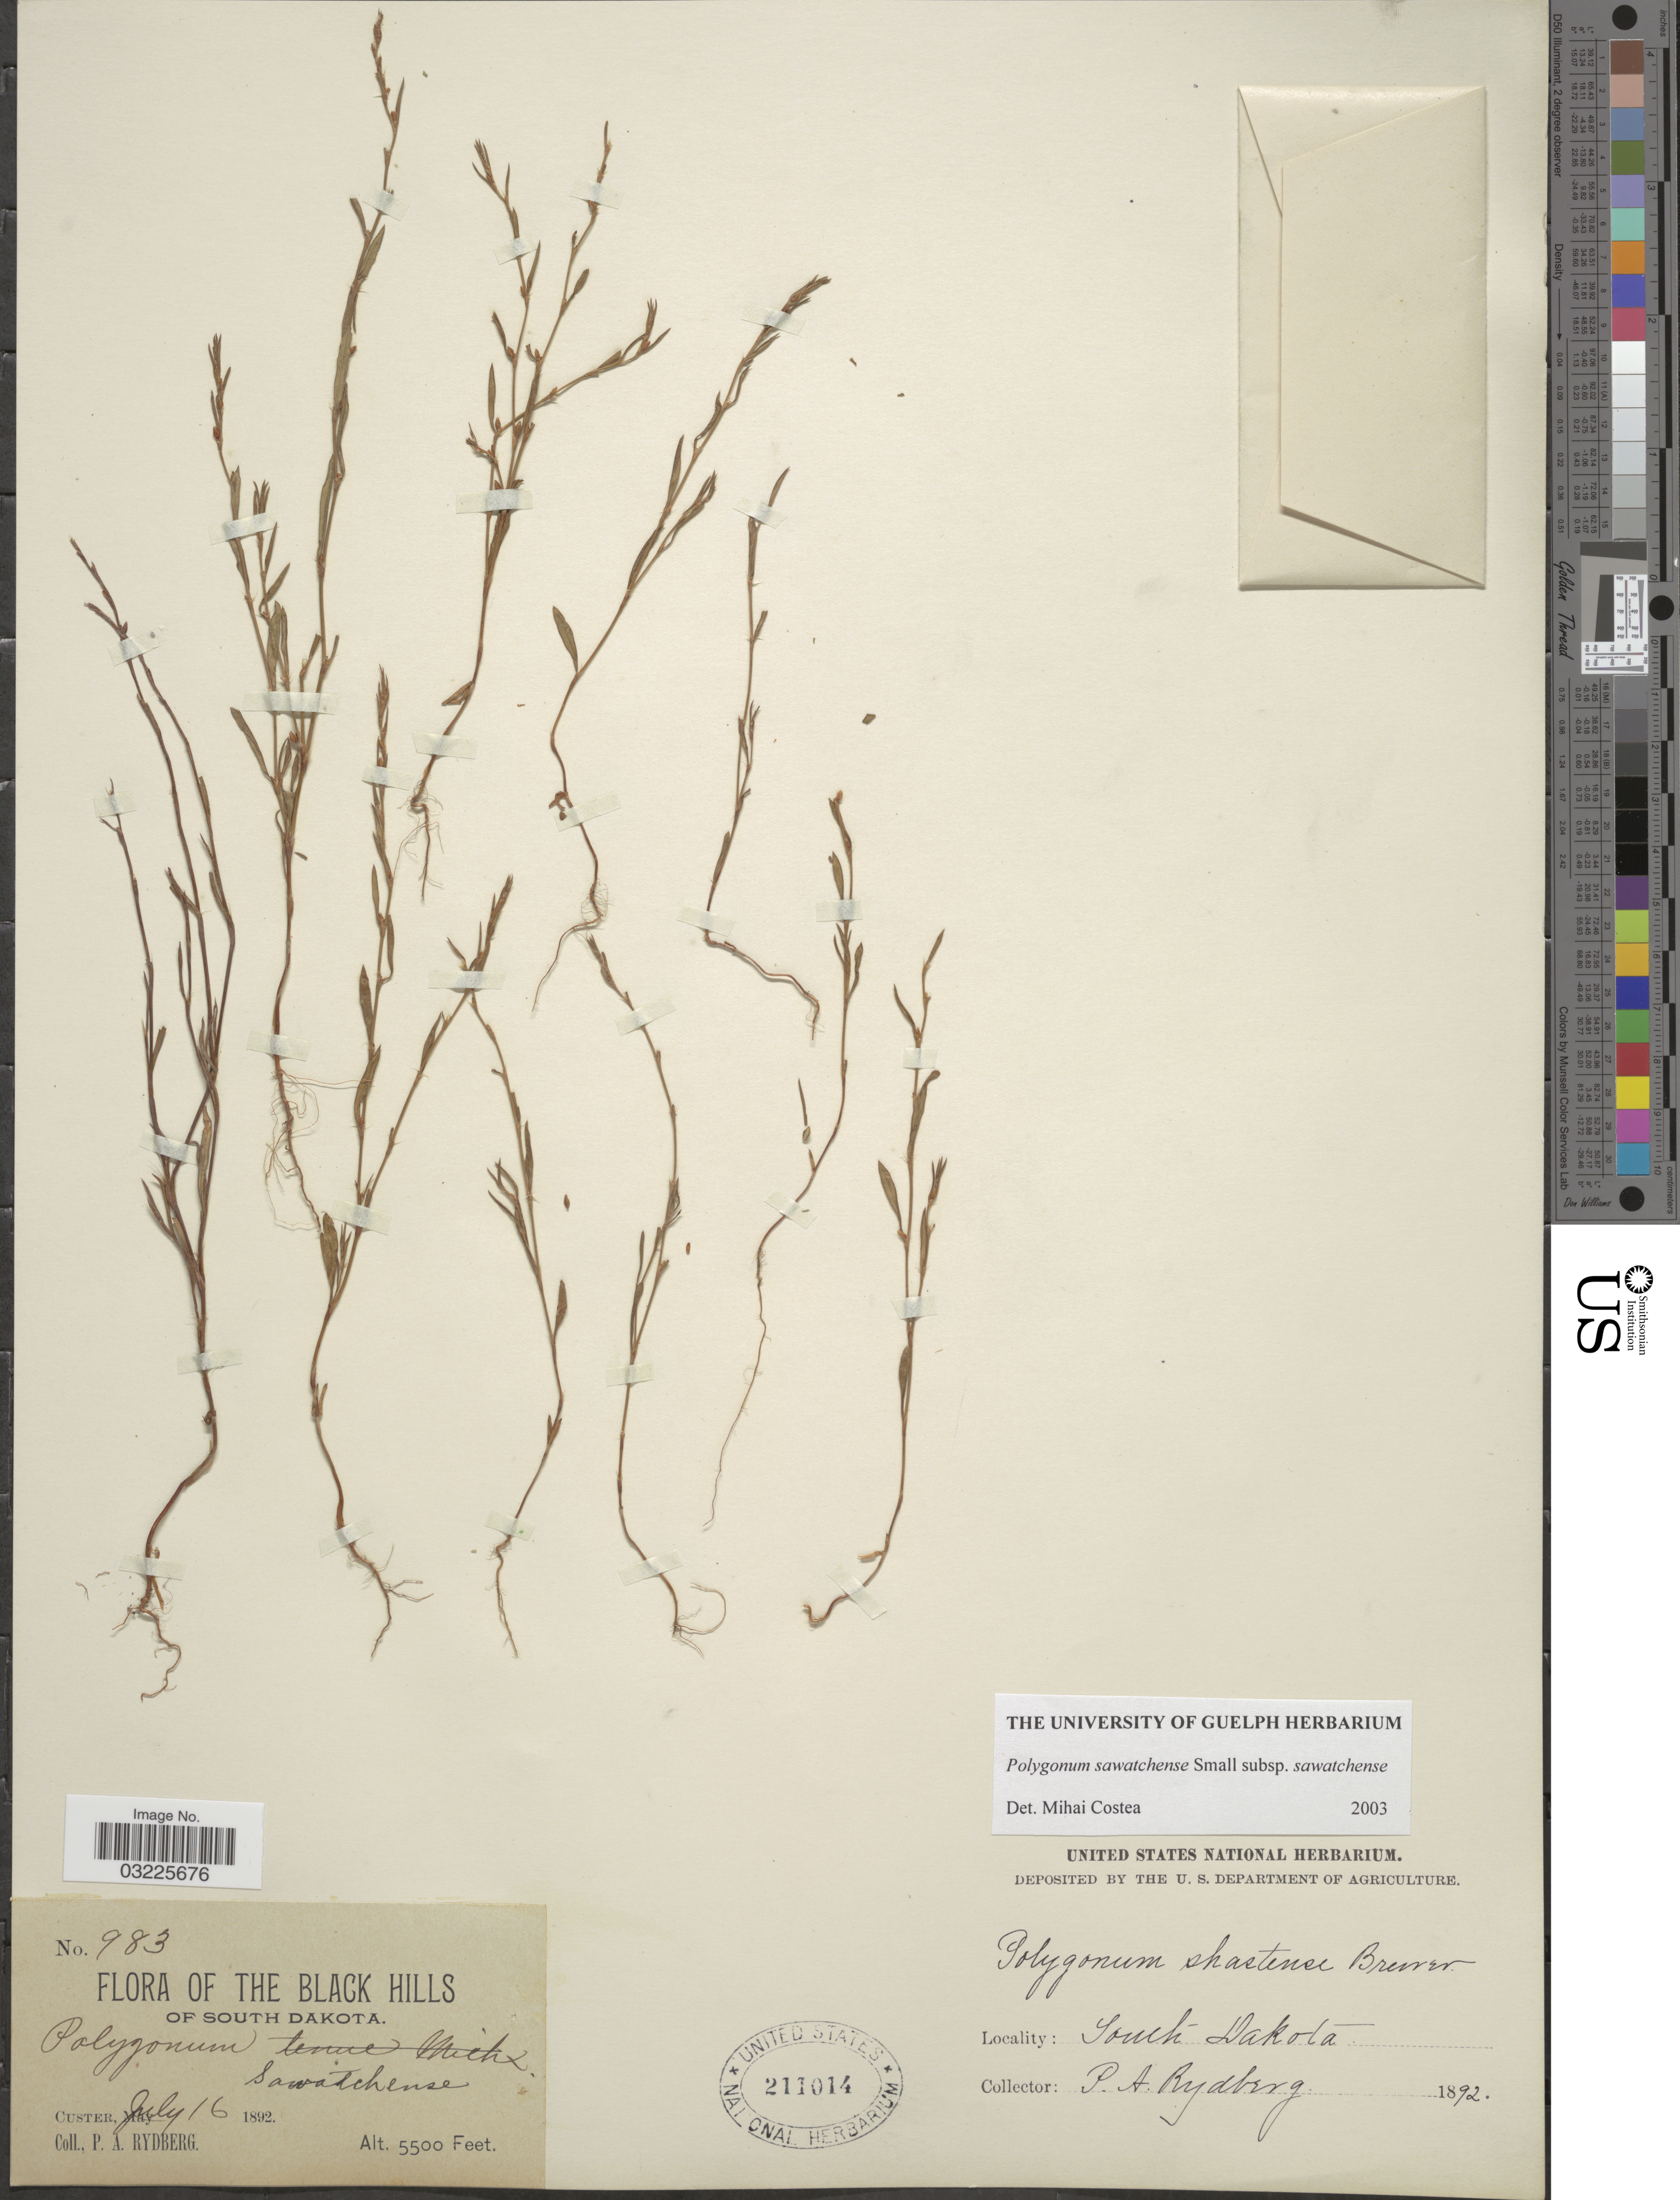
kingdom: Plantae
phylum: Tracheophyta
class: Magnoliopsida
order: Caryophyllales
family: Polygonaceae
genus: Polygonum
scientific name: Polygonum sawatchense subsp. sawatchense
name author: Small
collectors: P. A. Rydberg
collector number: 983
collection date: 1892-07-16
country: United States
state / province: South Dakota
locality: The Black Hills of South Dakota. Custer.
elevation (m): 1676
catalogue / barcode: US 211014